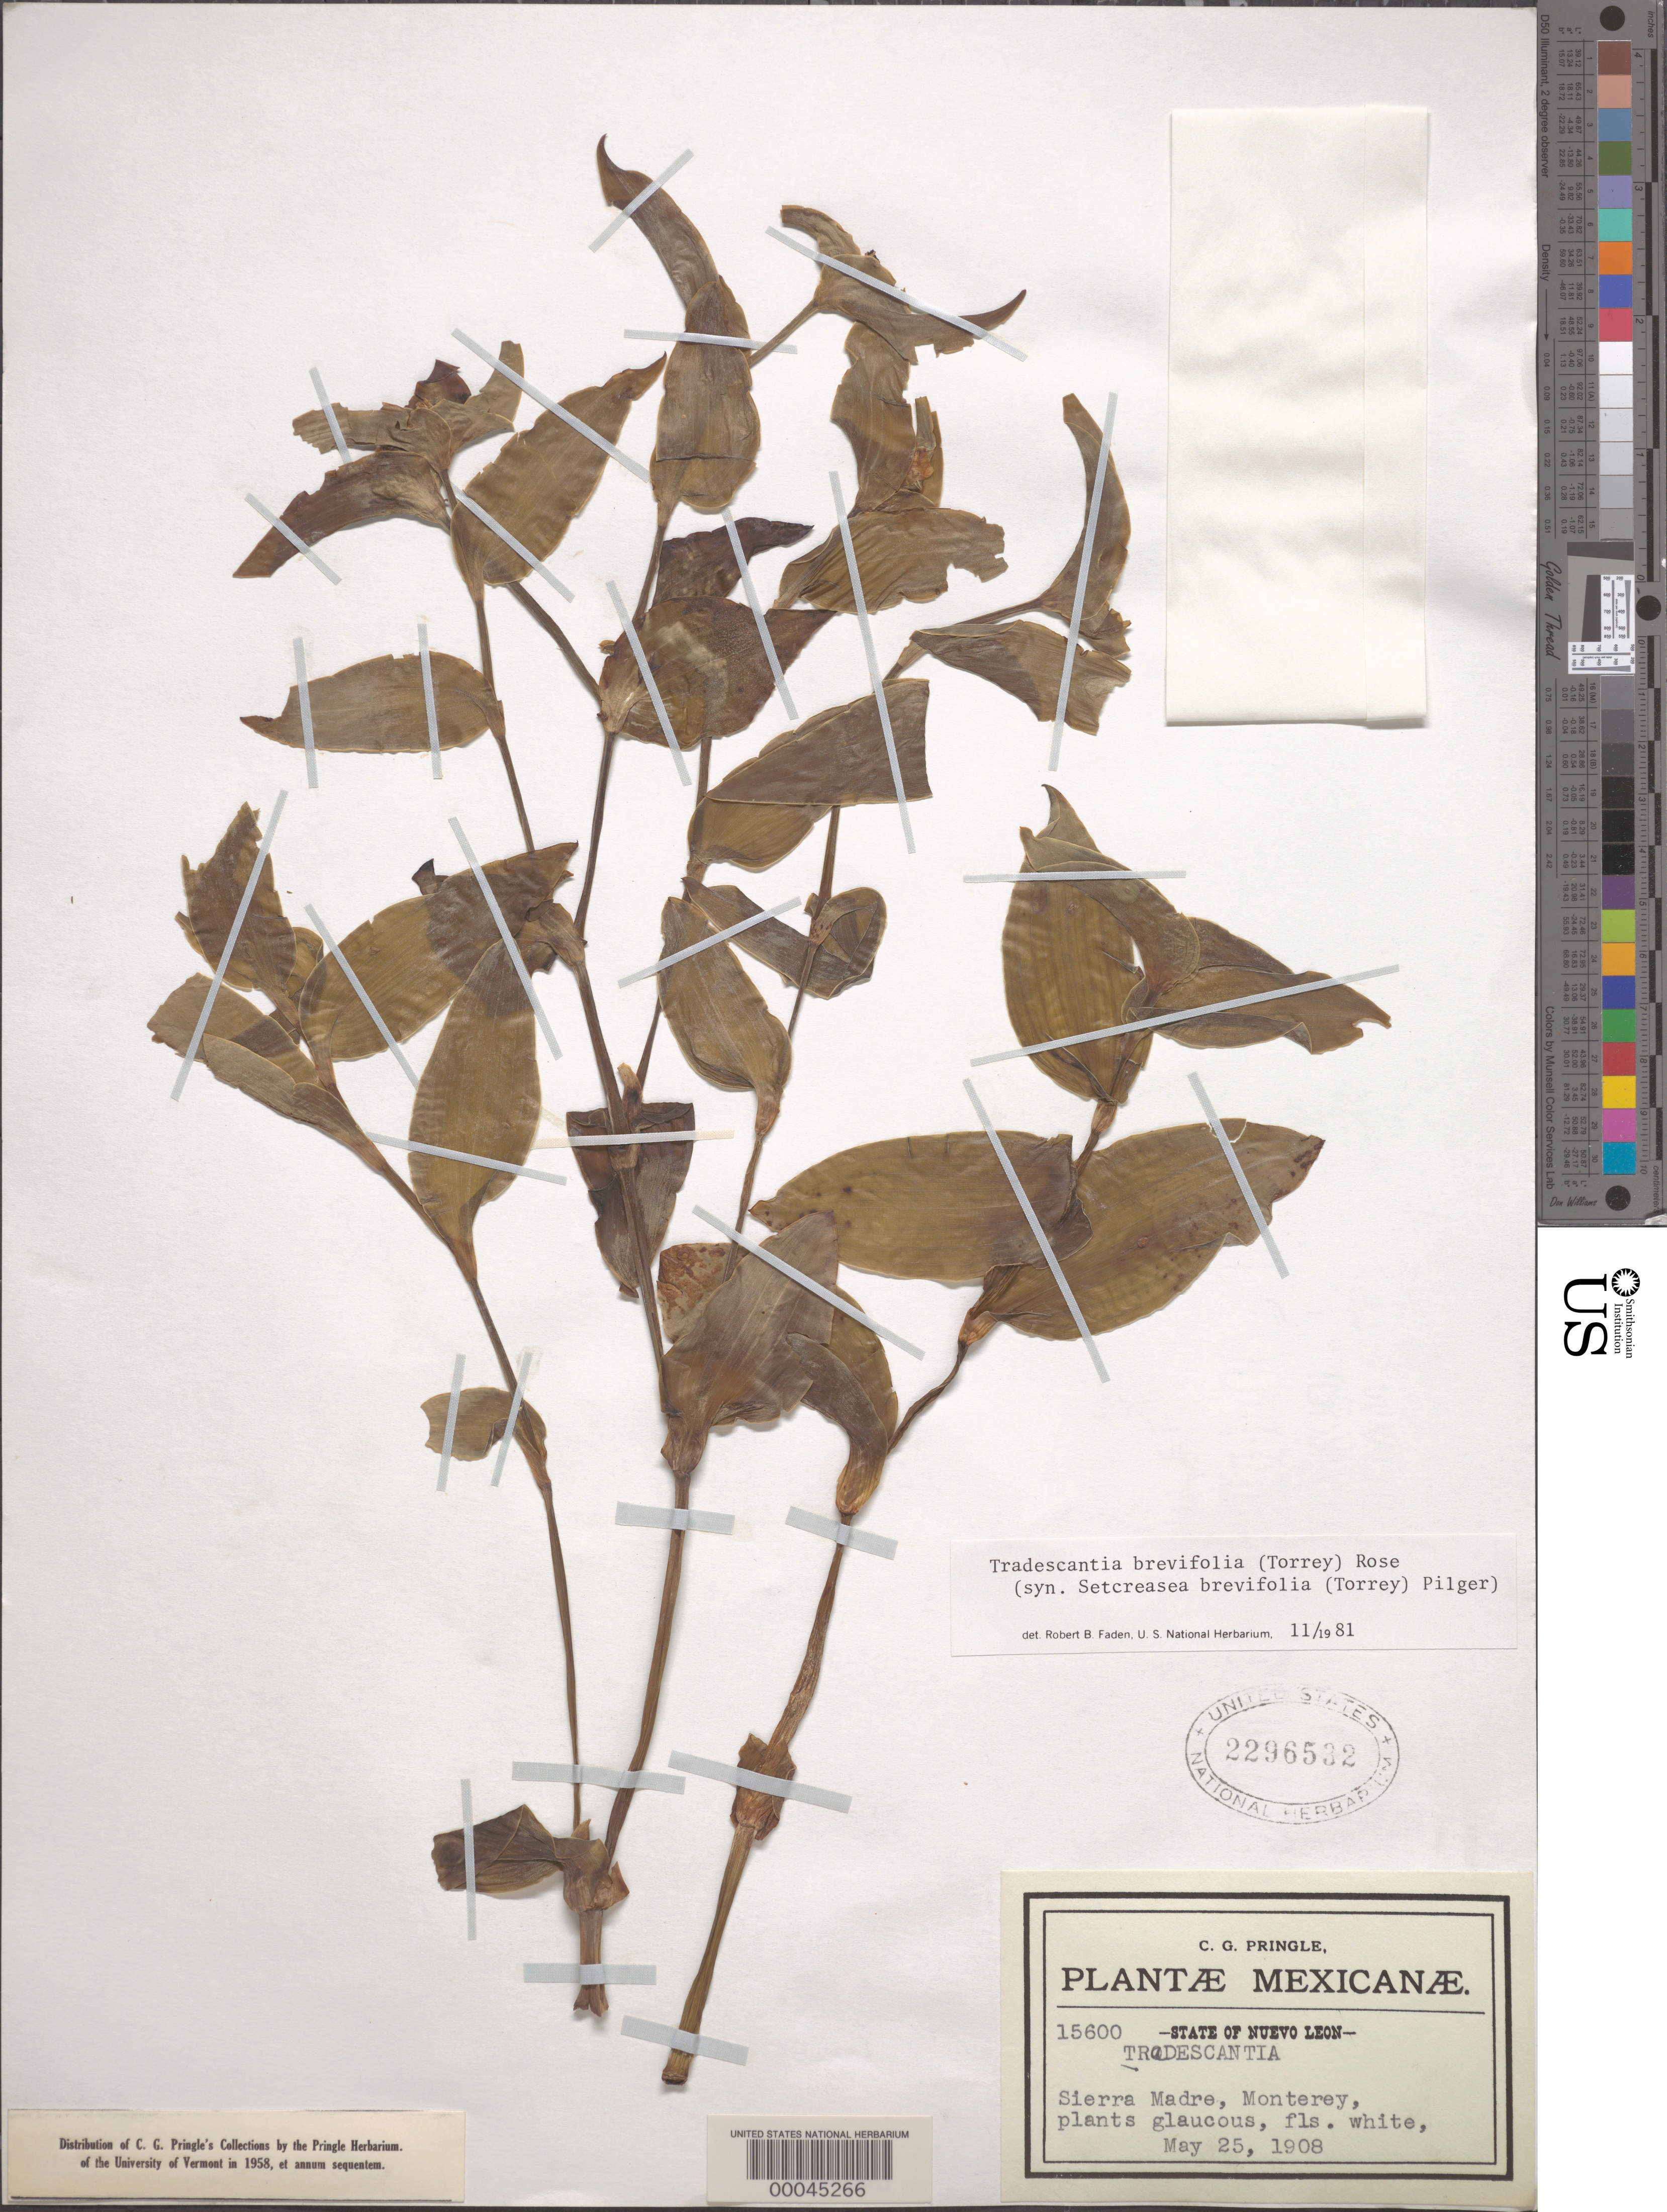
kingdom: Plantae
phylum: Tracheophyta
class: Liliopsida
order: Commelinales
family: Commelinaceae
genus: Tradescantia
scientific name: Tradescantia brevifolia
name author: (Torr.) Rose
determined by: Faden, Robert B., (US), Smithsonian Institution - National Museum of Natural History (UNITED STATES)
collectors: C. G. Pringle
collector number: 15600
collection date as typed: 25 May 1908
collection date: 1908-05-25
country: Mexico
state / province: Nuevo León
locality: Sierra Madre, monterey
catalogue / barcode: US 2296532